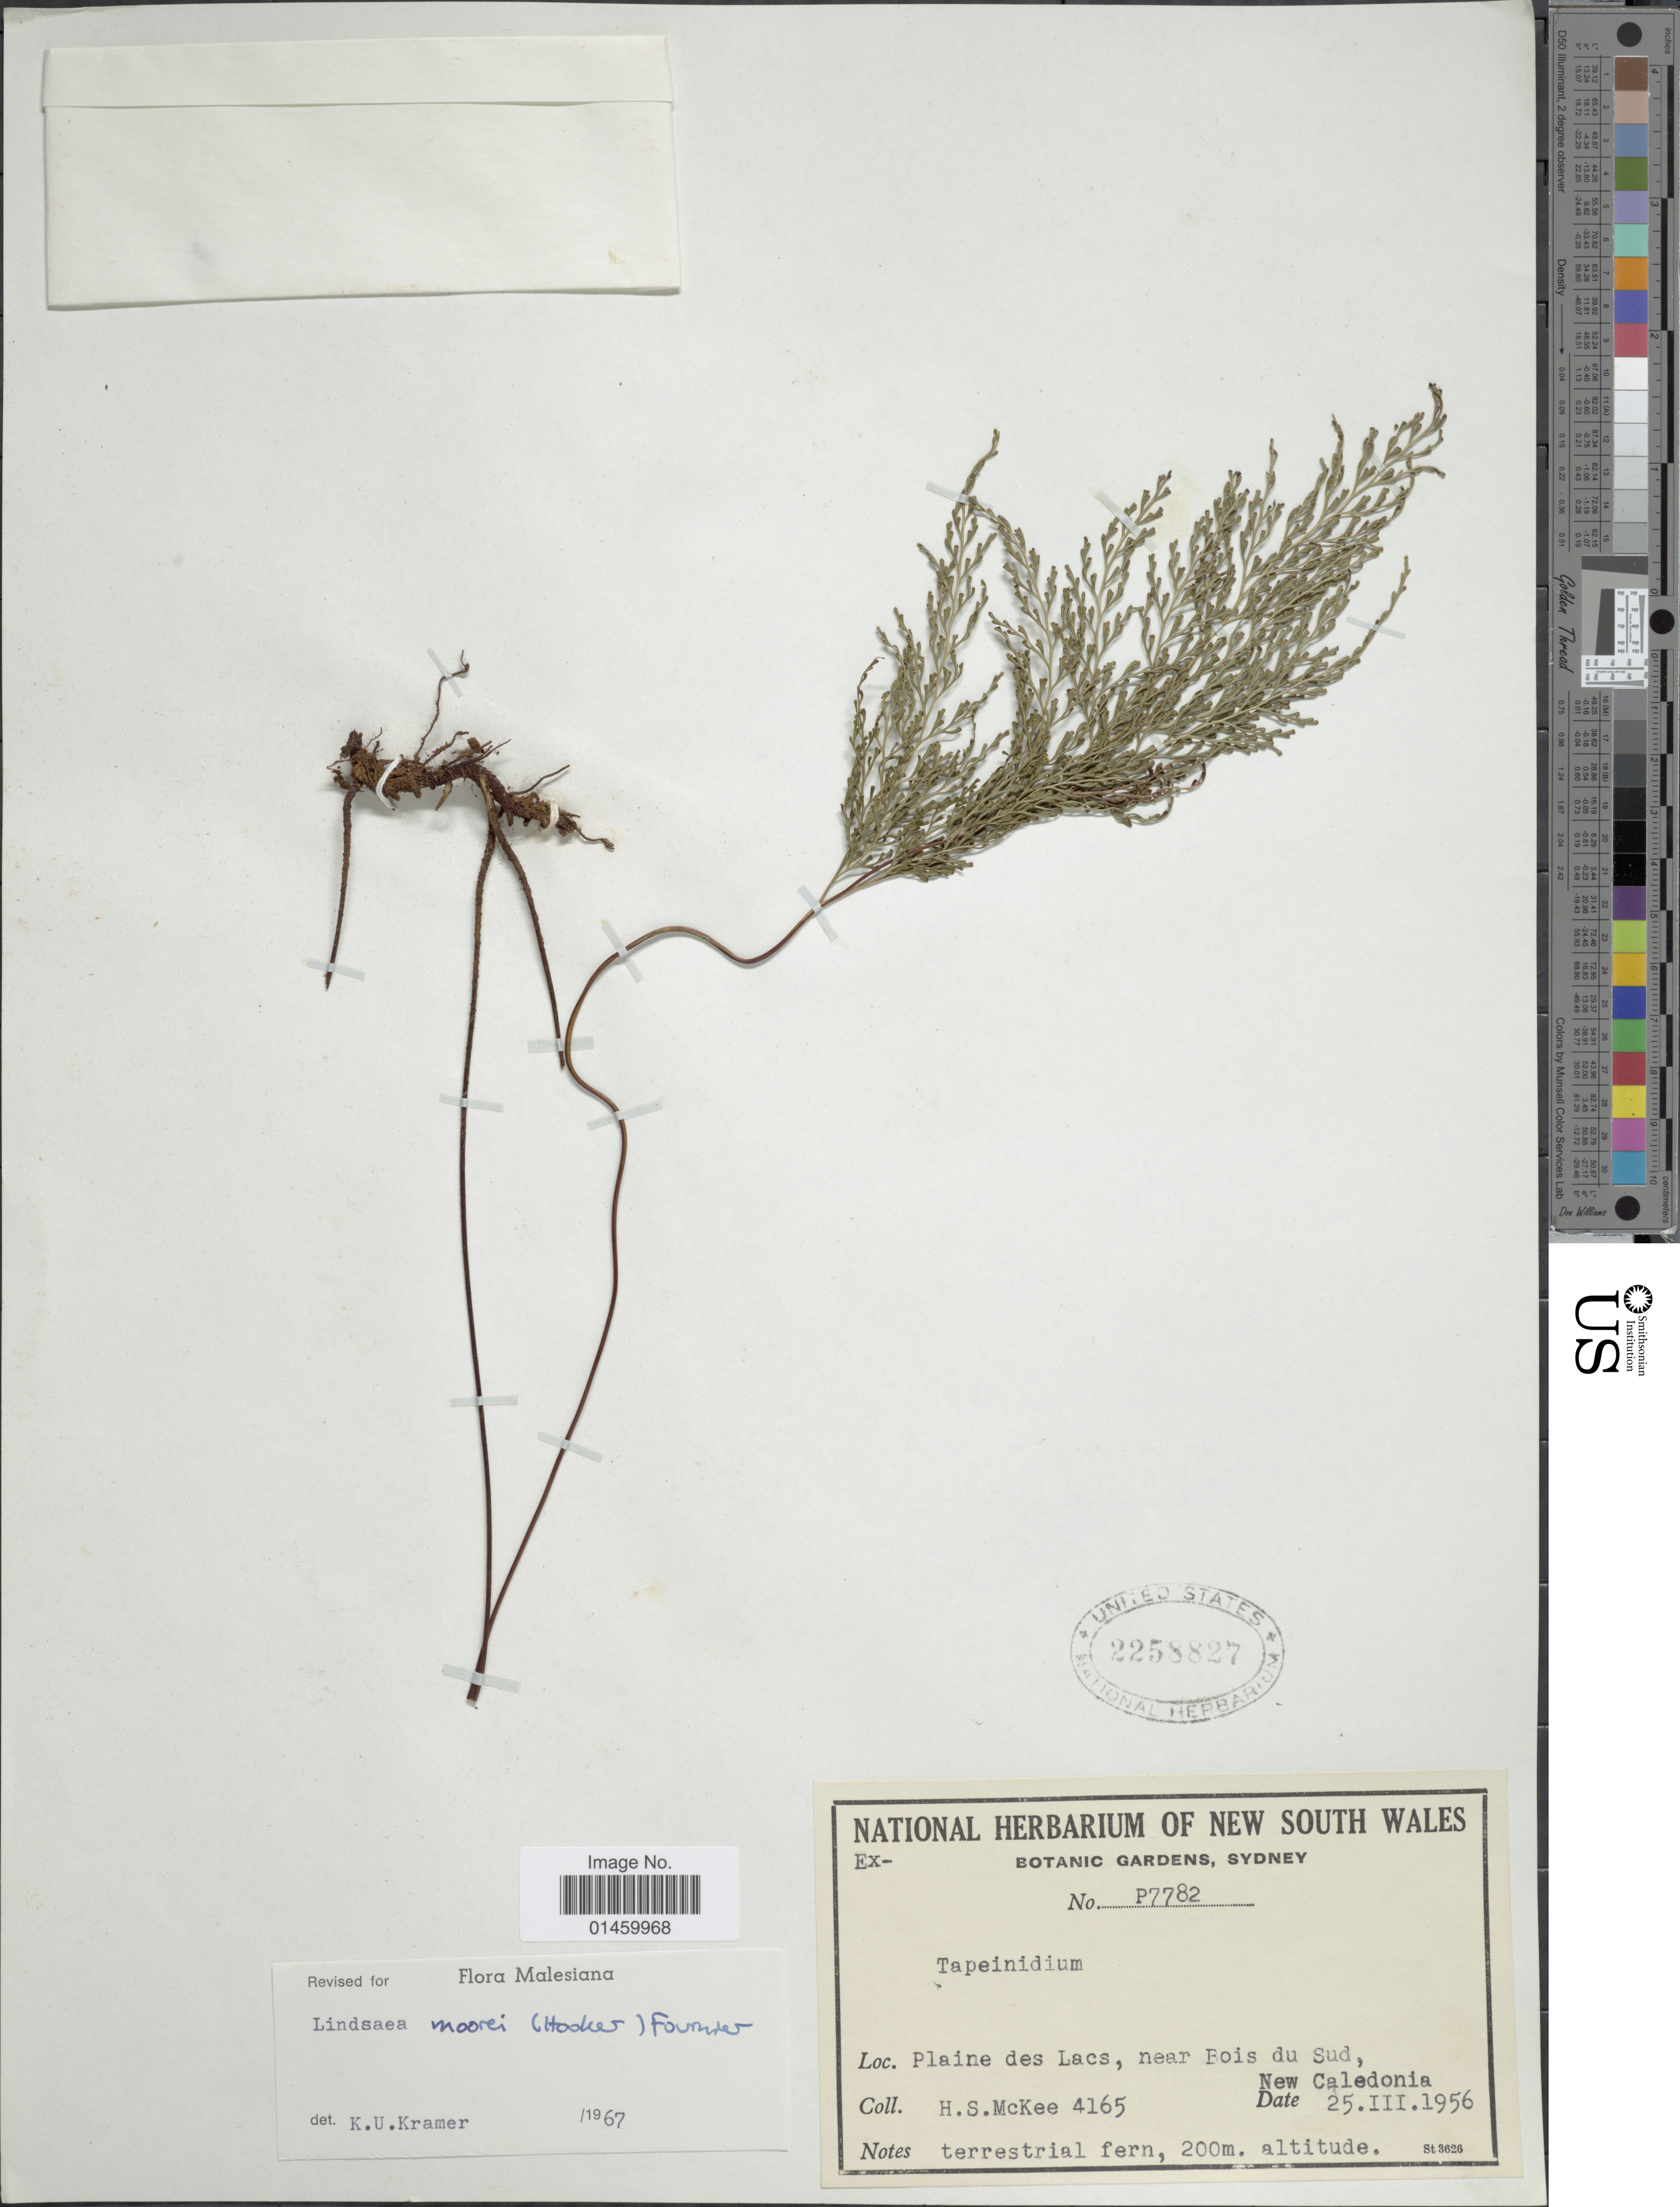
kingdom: Plantae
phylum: Tracheophyta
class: Polypodiopsida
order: Polypodiales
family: Lindsaeaceae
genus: Lindsaea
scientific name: Lindsaea moorei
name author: (Hook.) E. Fourn.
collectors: H. S. McKee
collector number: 4165?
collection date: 1956-03-25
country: New Caledonia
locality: Plaine des Lacs, near Fois du Sud.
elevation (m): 200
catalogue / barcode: US 2258827